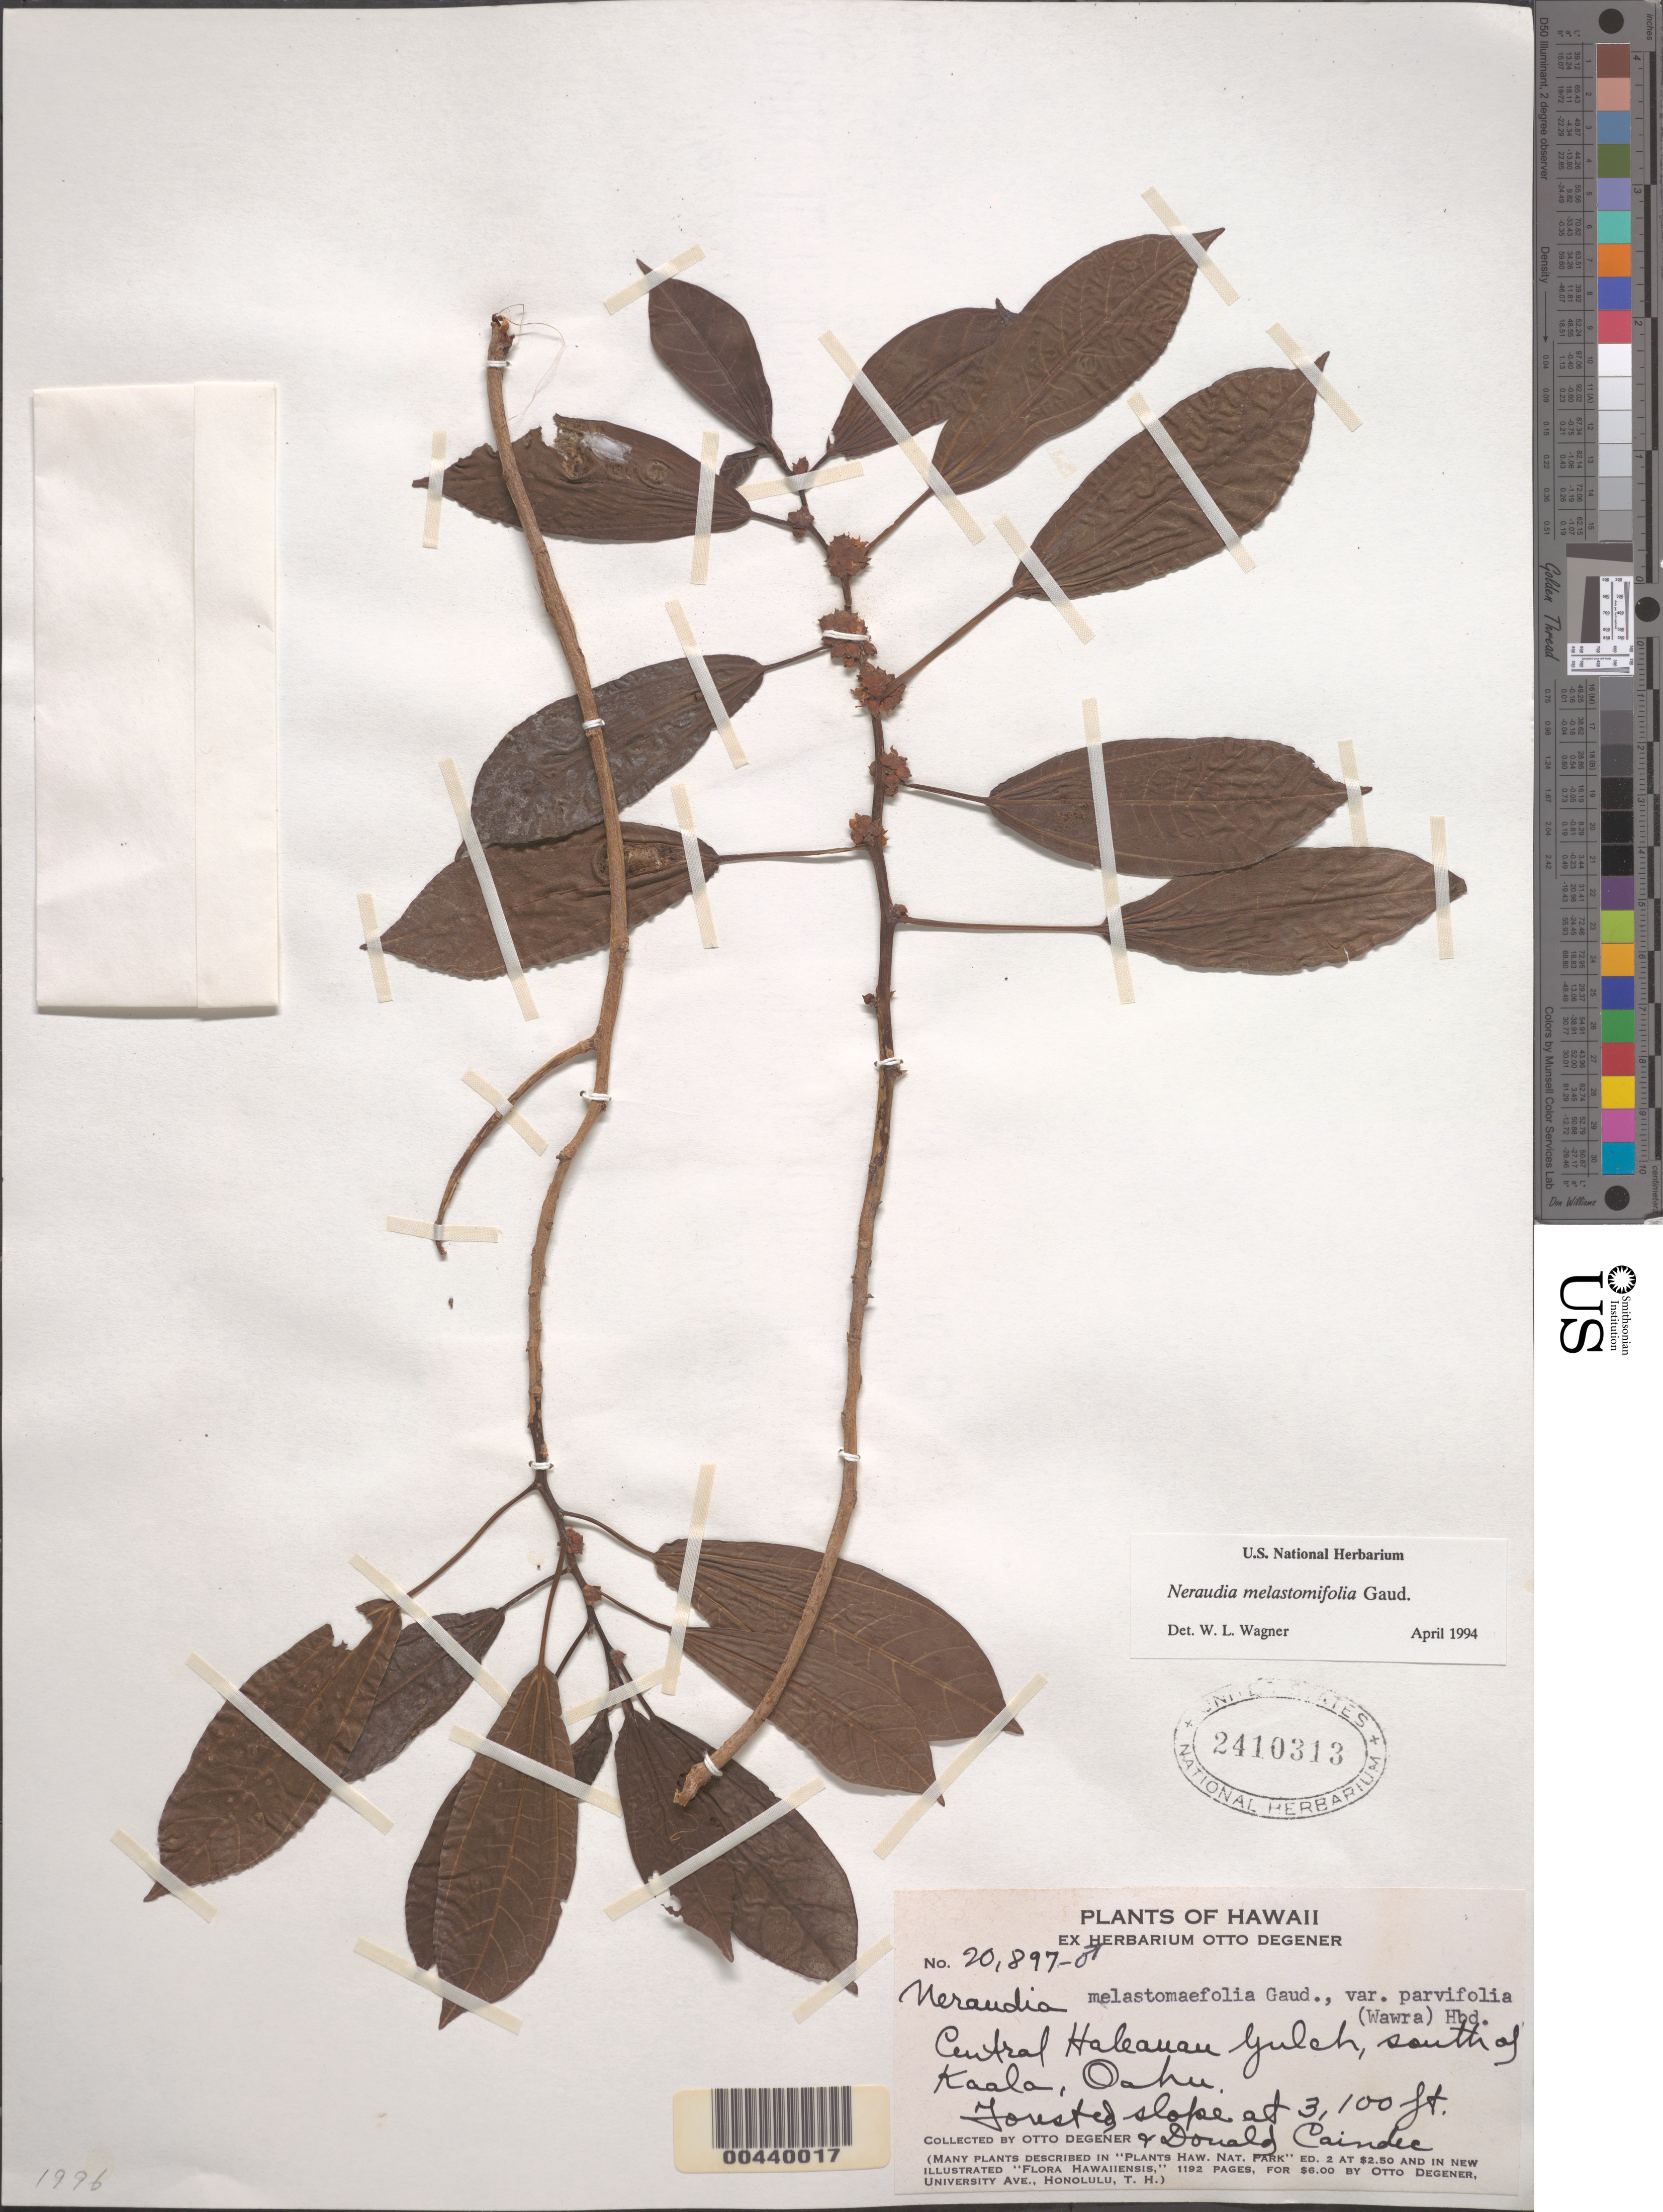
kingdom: Plantae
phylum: Tracheophyta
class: Magnoliopsida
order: Rosales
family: Urticaceae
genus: Neraudia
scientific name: Neraudia melastomifolia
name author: Gaudich.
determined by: Wagner, W. L., (BOT), Smithsonian Institution - National Museum of Natural History (UNITED STATES)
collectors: O. Degener & D. Caindec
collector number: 20897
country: United States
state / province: Hawaii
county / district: Honolulu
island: Oahu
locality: Central Haleauau Gulch, S of Kaala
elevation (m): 945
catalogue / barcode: US 2410313